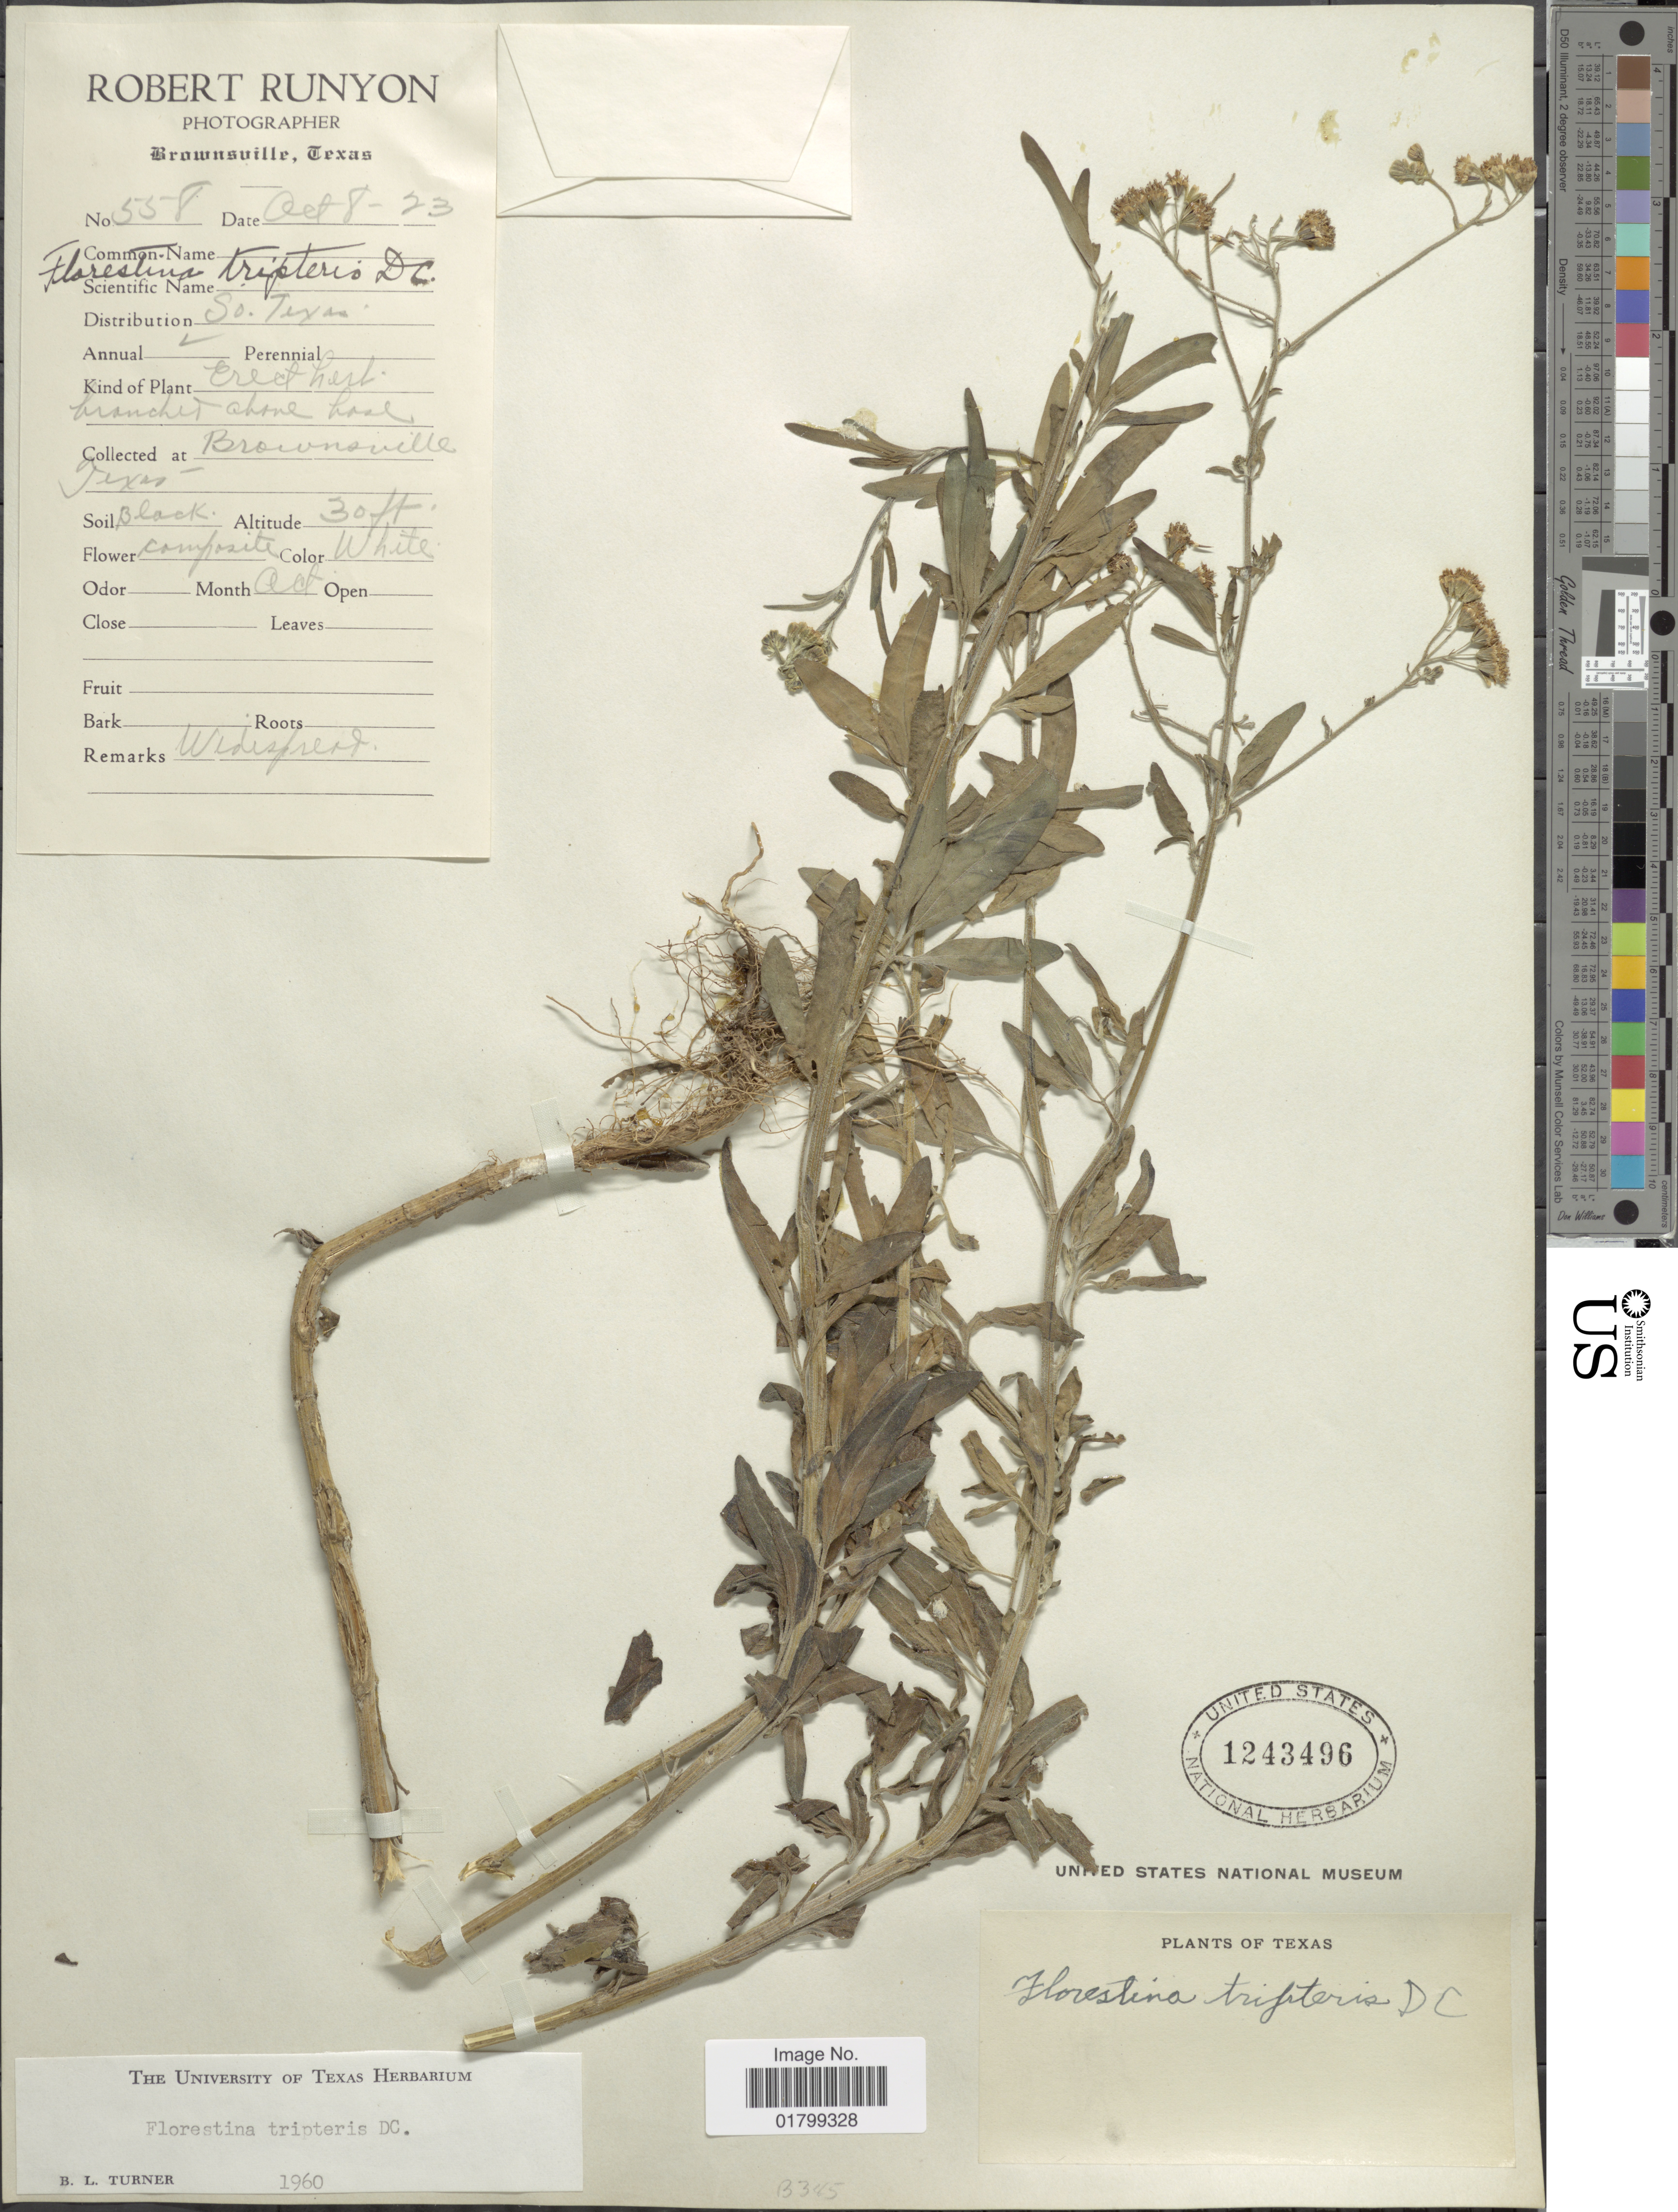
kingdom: Plantae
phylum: Tracheophyta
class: Magnoliopsida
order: Asterales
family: Asteraceae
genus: Florestina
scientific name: Florestina tripteris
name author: DC.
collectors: R. Runyon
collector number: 558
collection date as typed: Transcribed d/m/y: 8/10/23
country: United States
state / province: Texas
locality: Brownsville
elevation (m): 9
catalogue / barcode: US 1243496